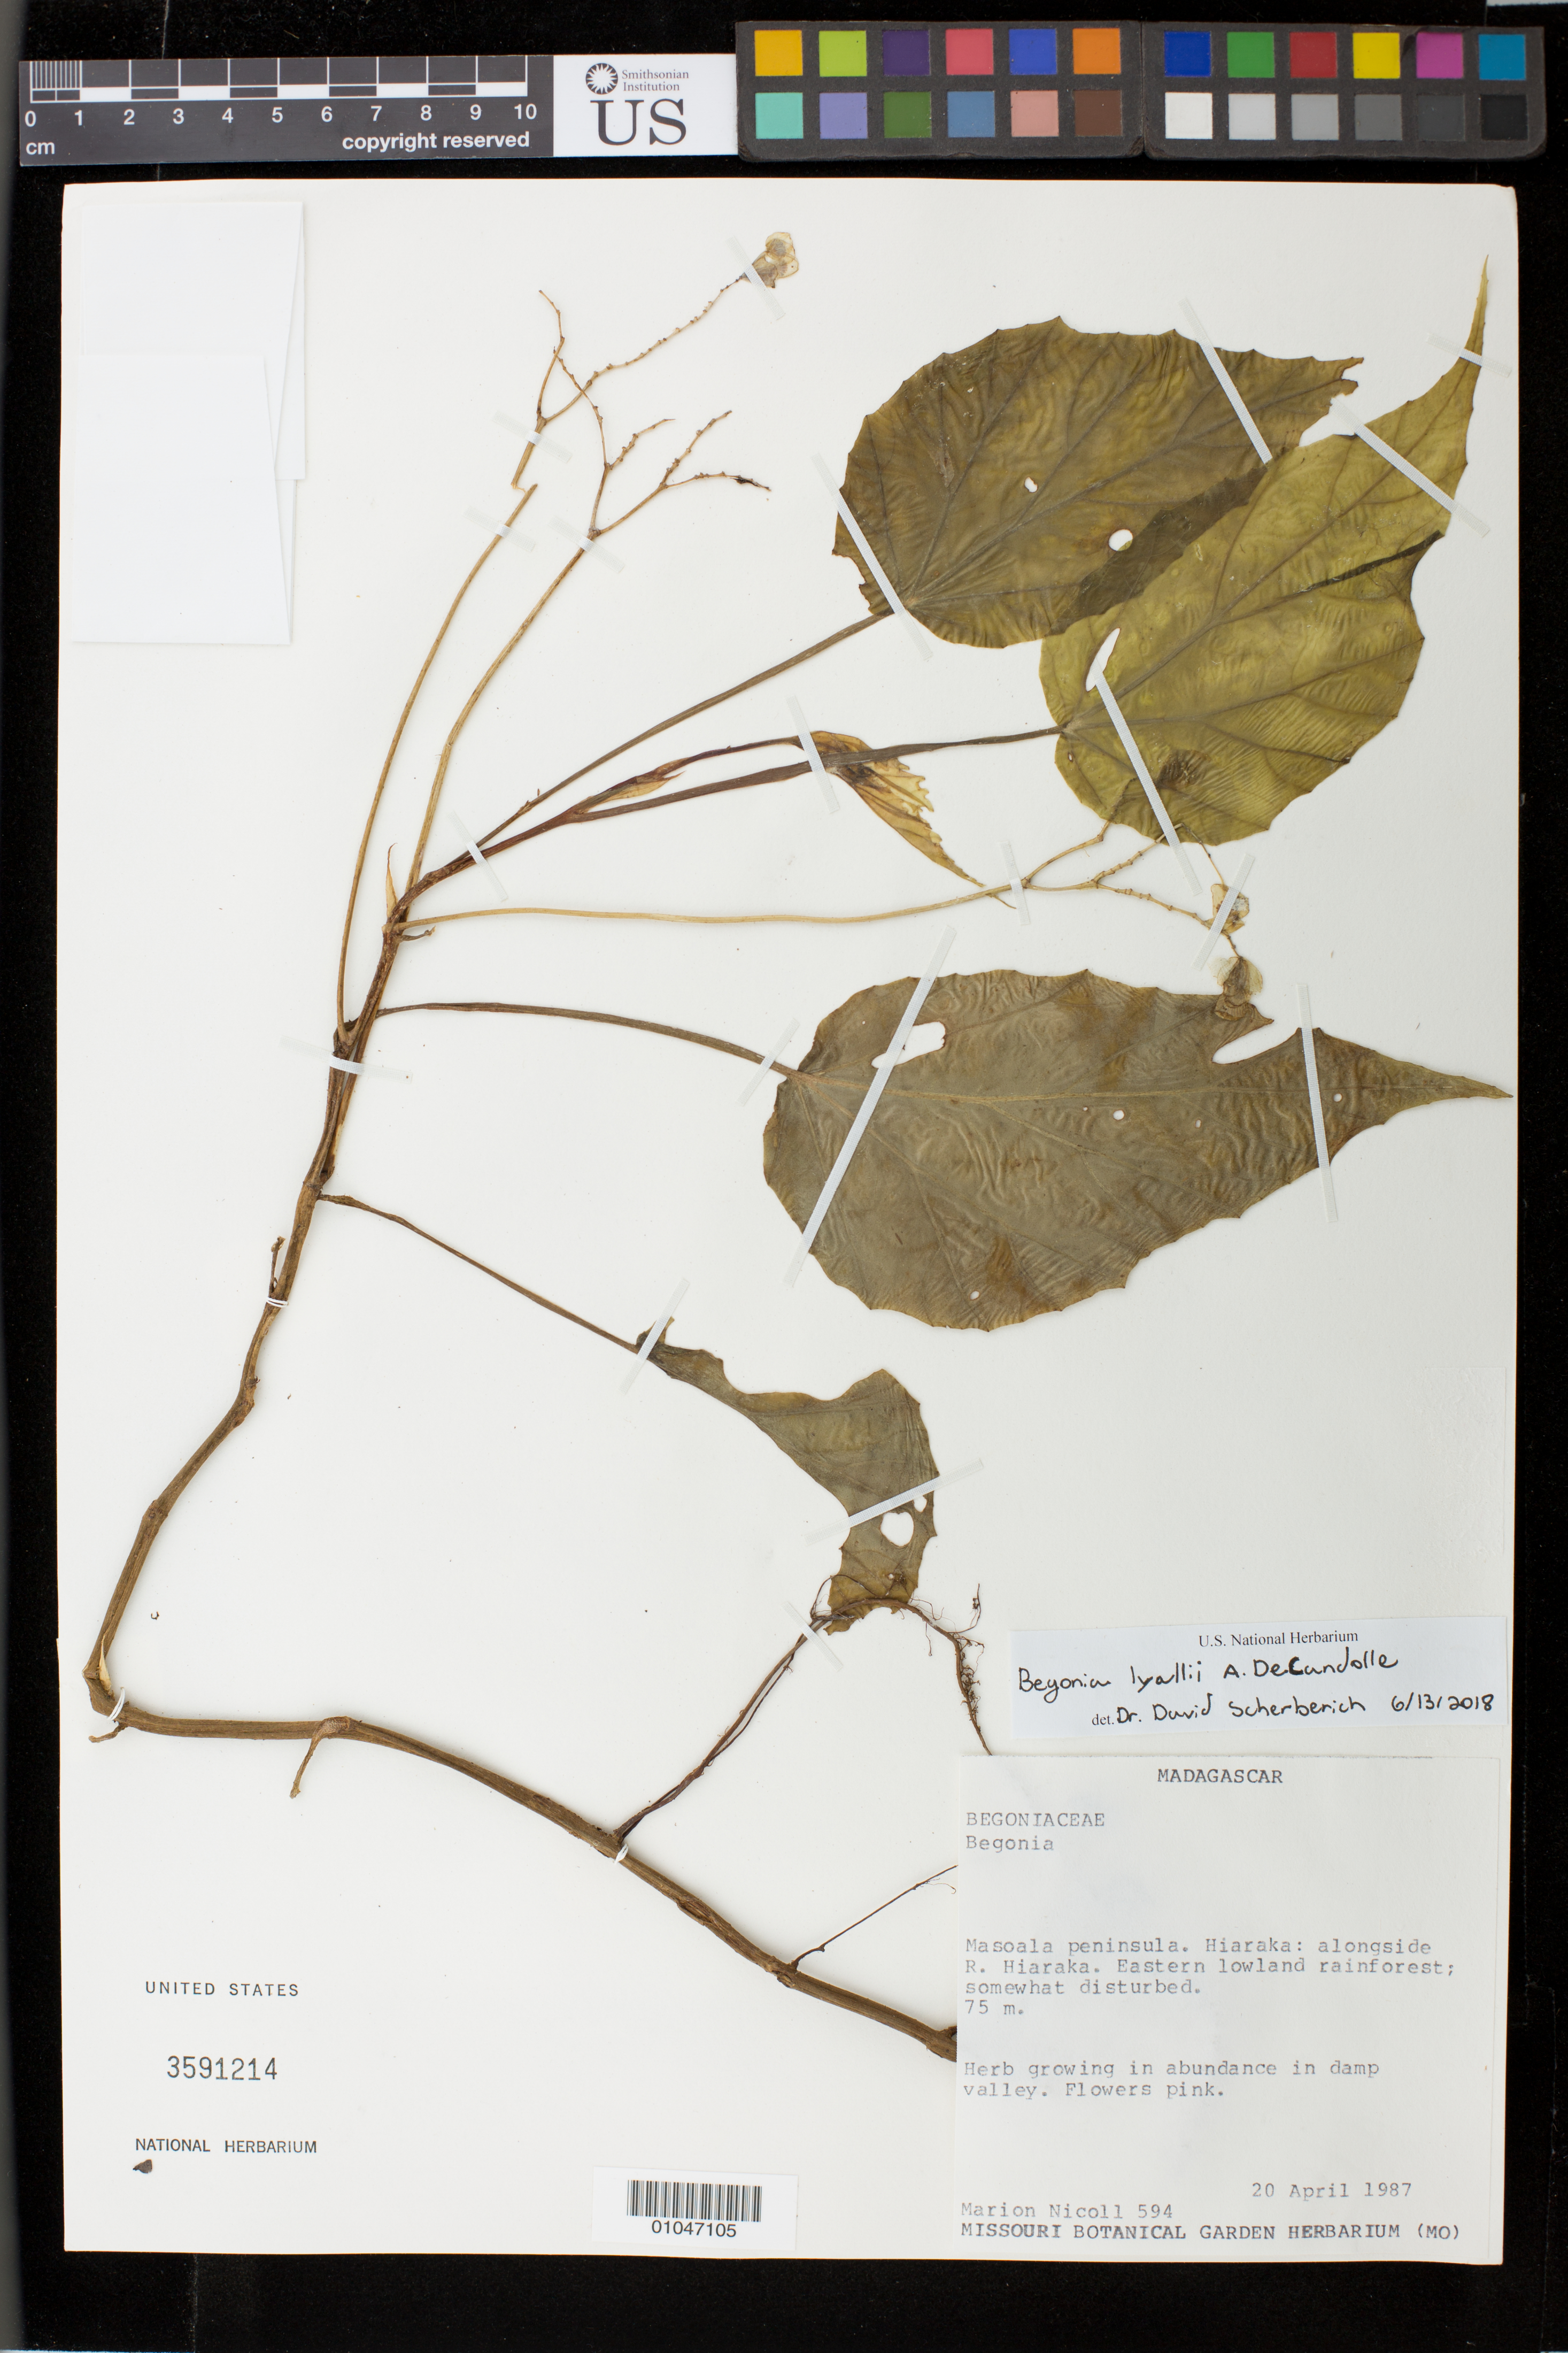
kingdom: Plantae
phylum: Tracheophyta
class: Magnoliopsida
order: Cucurbitales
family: Begoniaceae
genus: Begonia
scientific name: Begonia lyallii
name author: Aug. DC.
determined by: Scherberich, David, International Institute of Entomology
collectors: M. F. Nicoll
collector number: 594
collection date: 1987-04-20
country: Madagascar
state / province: Sava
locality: Alongside R. Hiaraka, Hiaraka, Masoala peninsula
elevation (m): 75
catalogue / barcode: US 3591214